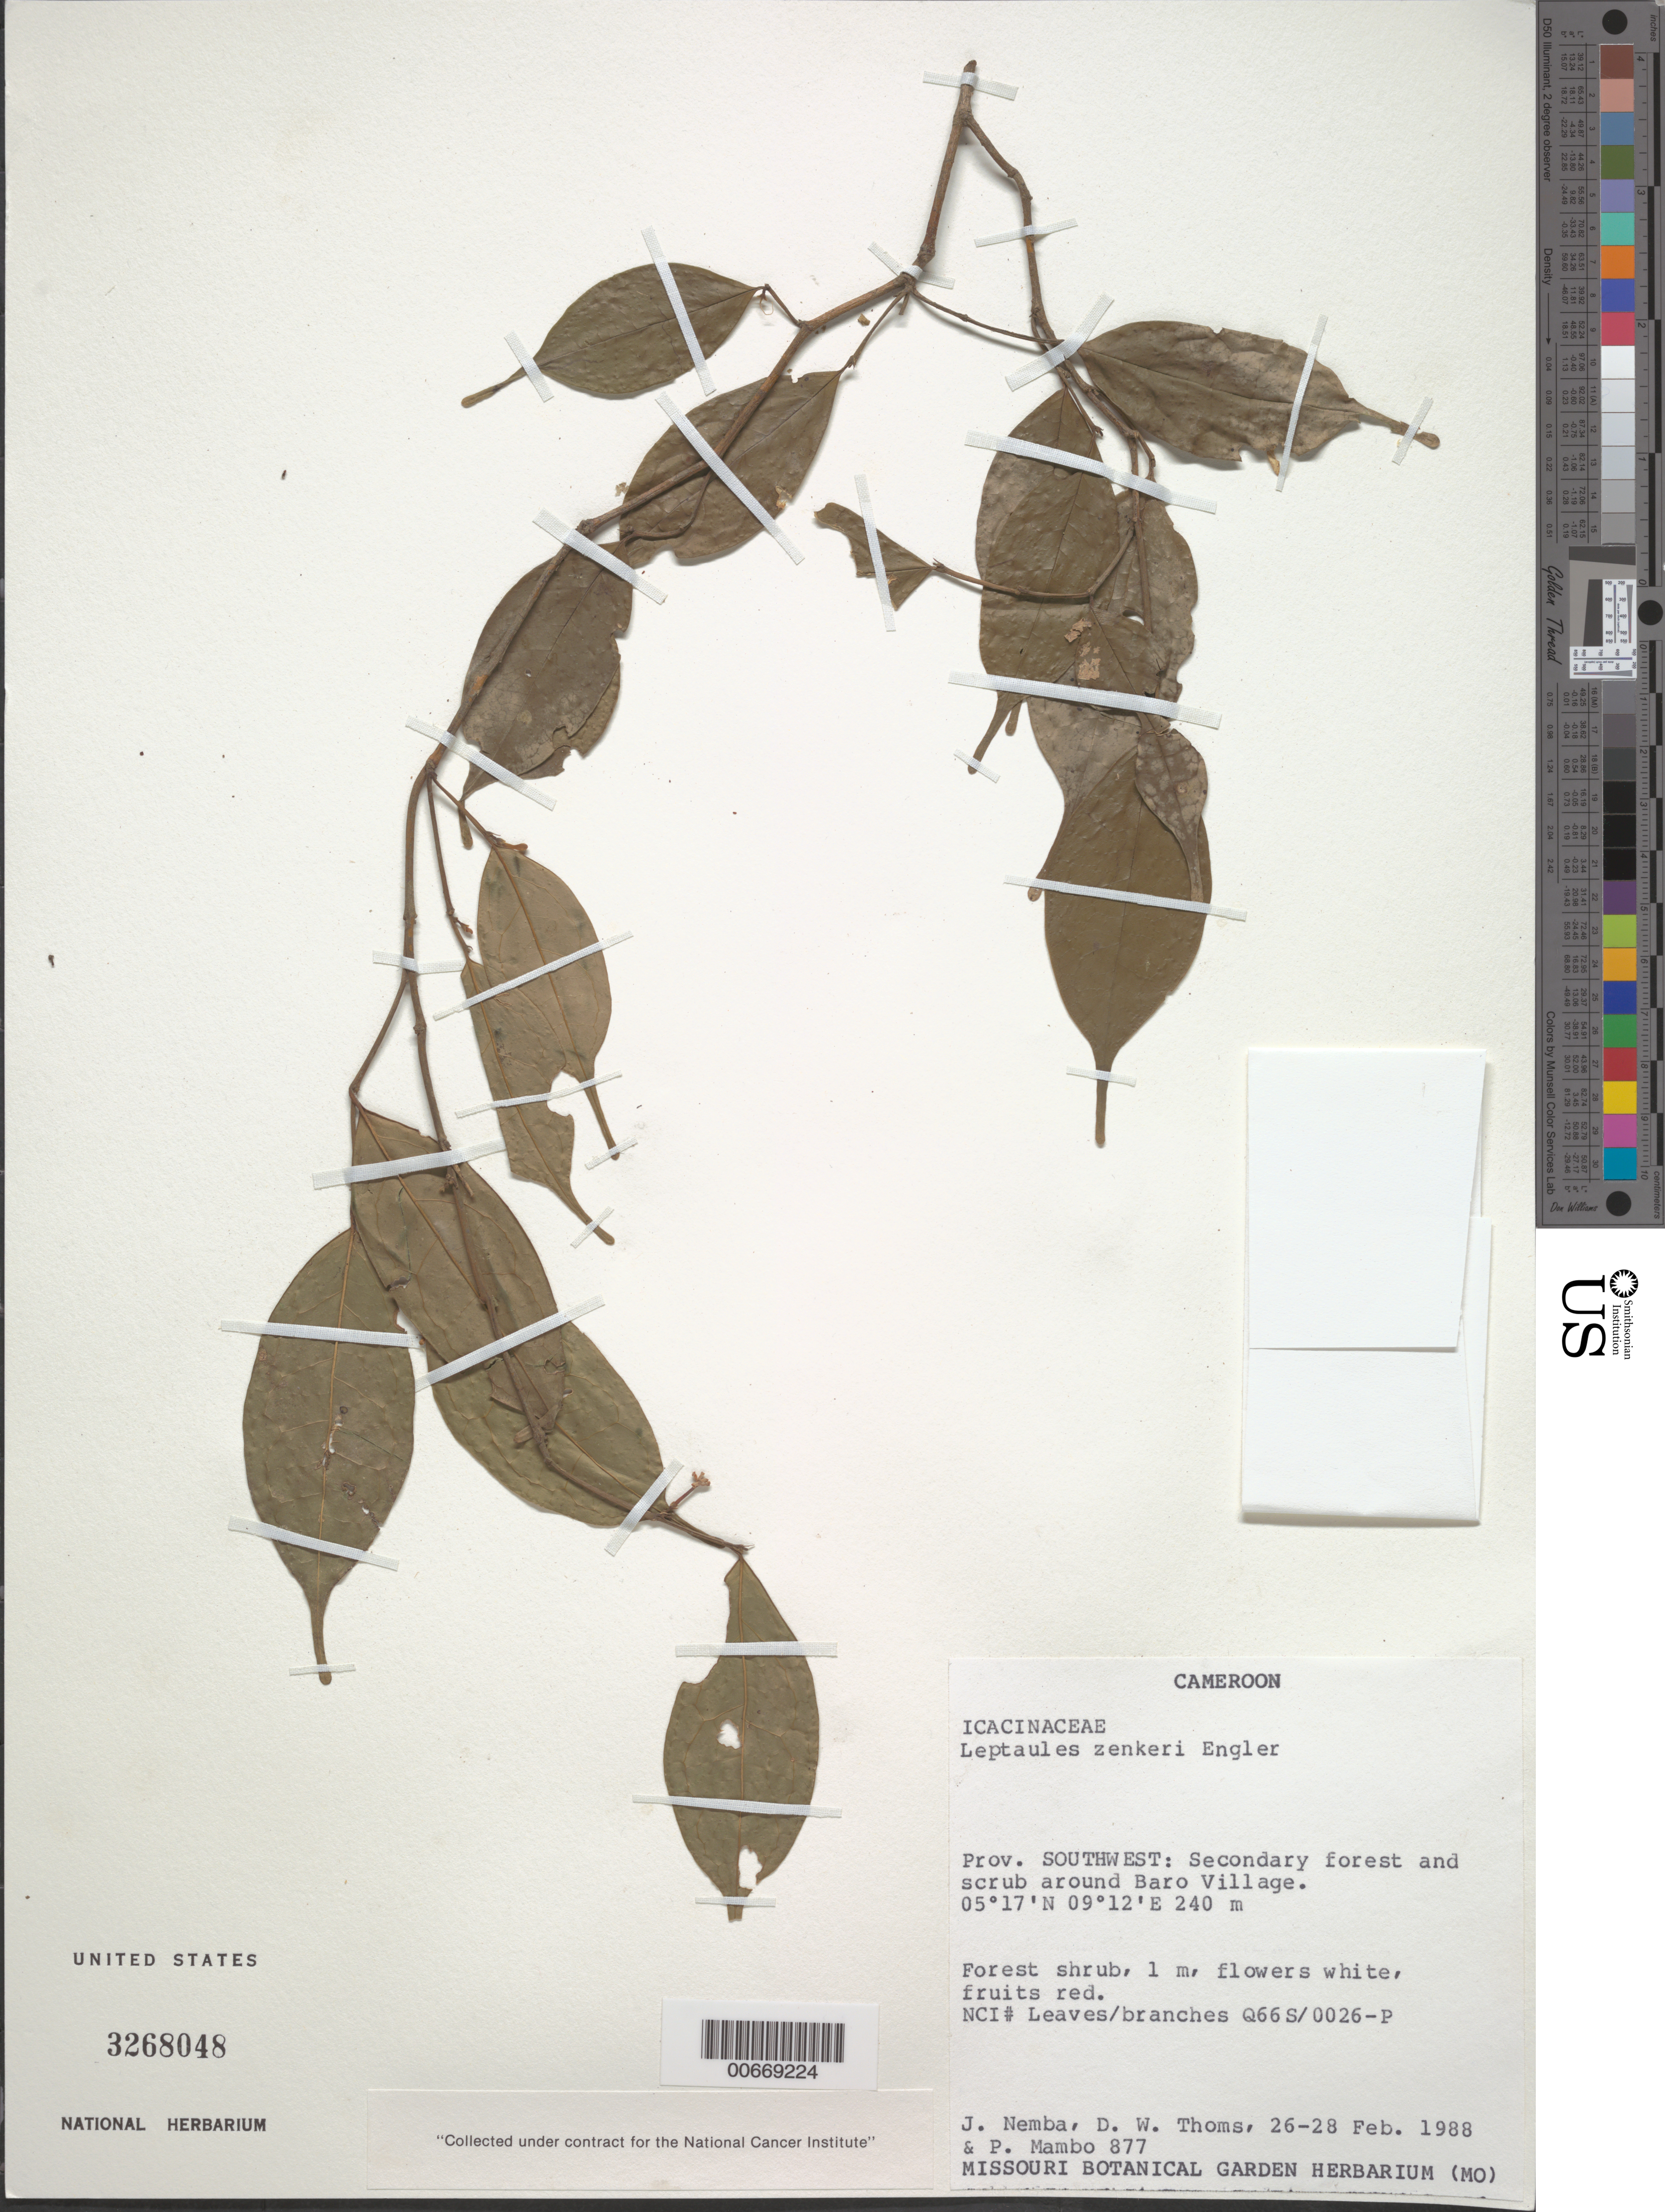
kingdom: Plantae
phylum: Tracheophyta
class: Magnoliopsida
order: Cardiopteridales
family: Cardiopteridaceae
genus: Leptaulus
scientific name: Leptaulus zenkeri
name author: Engl.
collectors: J. Nemba, D. Thoms & P. Mambo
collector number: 877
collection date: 1988-02-26/1988-02-28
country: Cameroon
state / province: Sud-Ouest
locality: Prov. Southwest: Secondary forest and scrub around Baro Village.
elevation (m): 240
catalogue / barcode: US 3268048